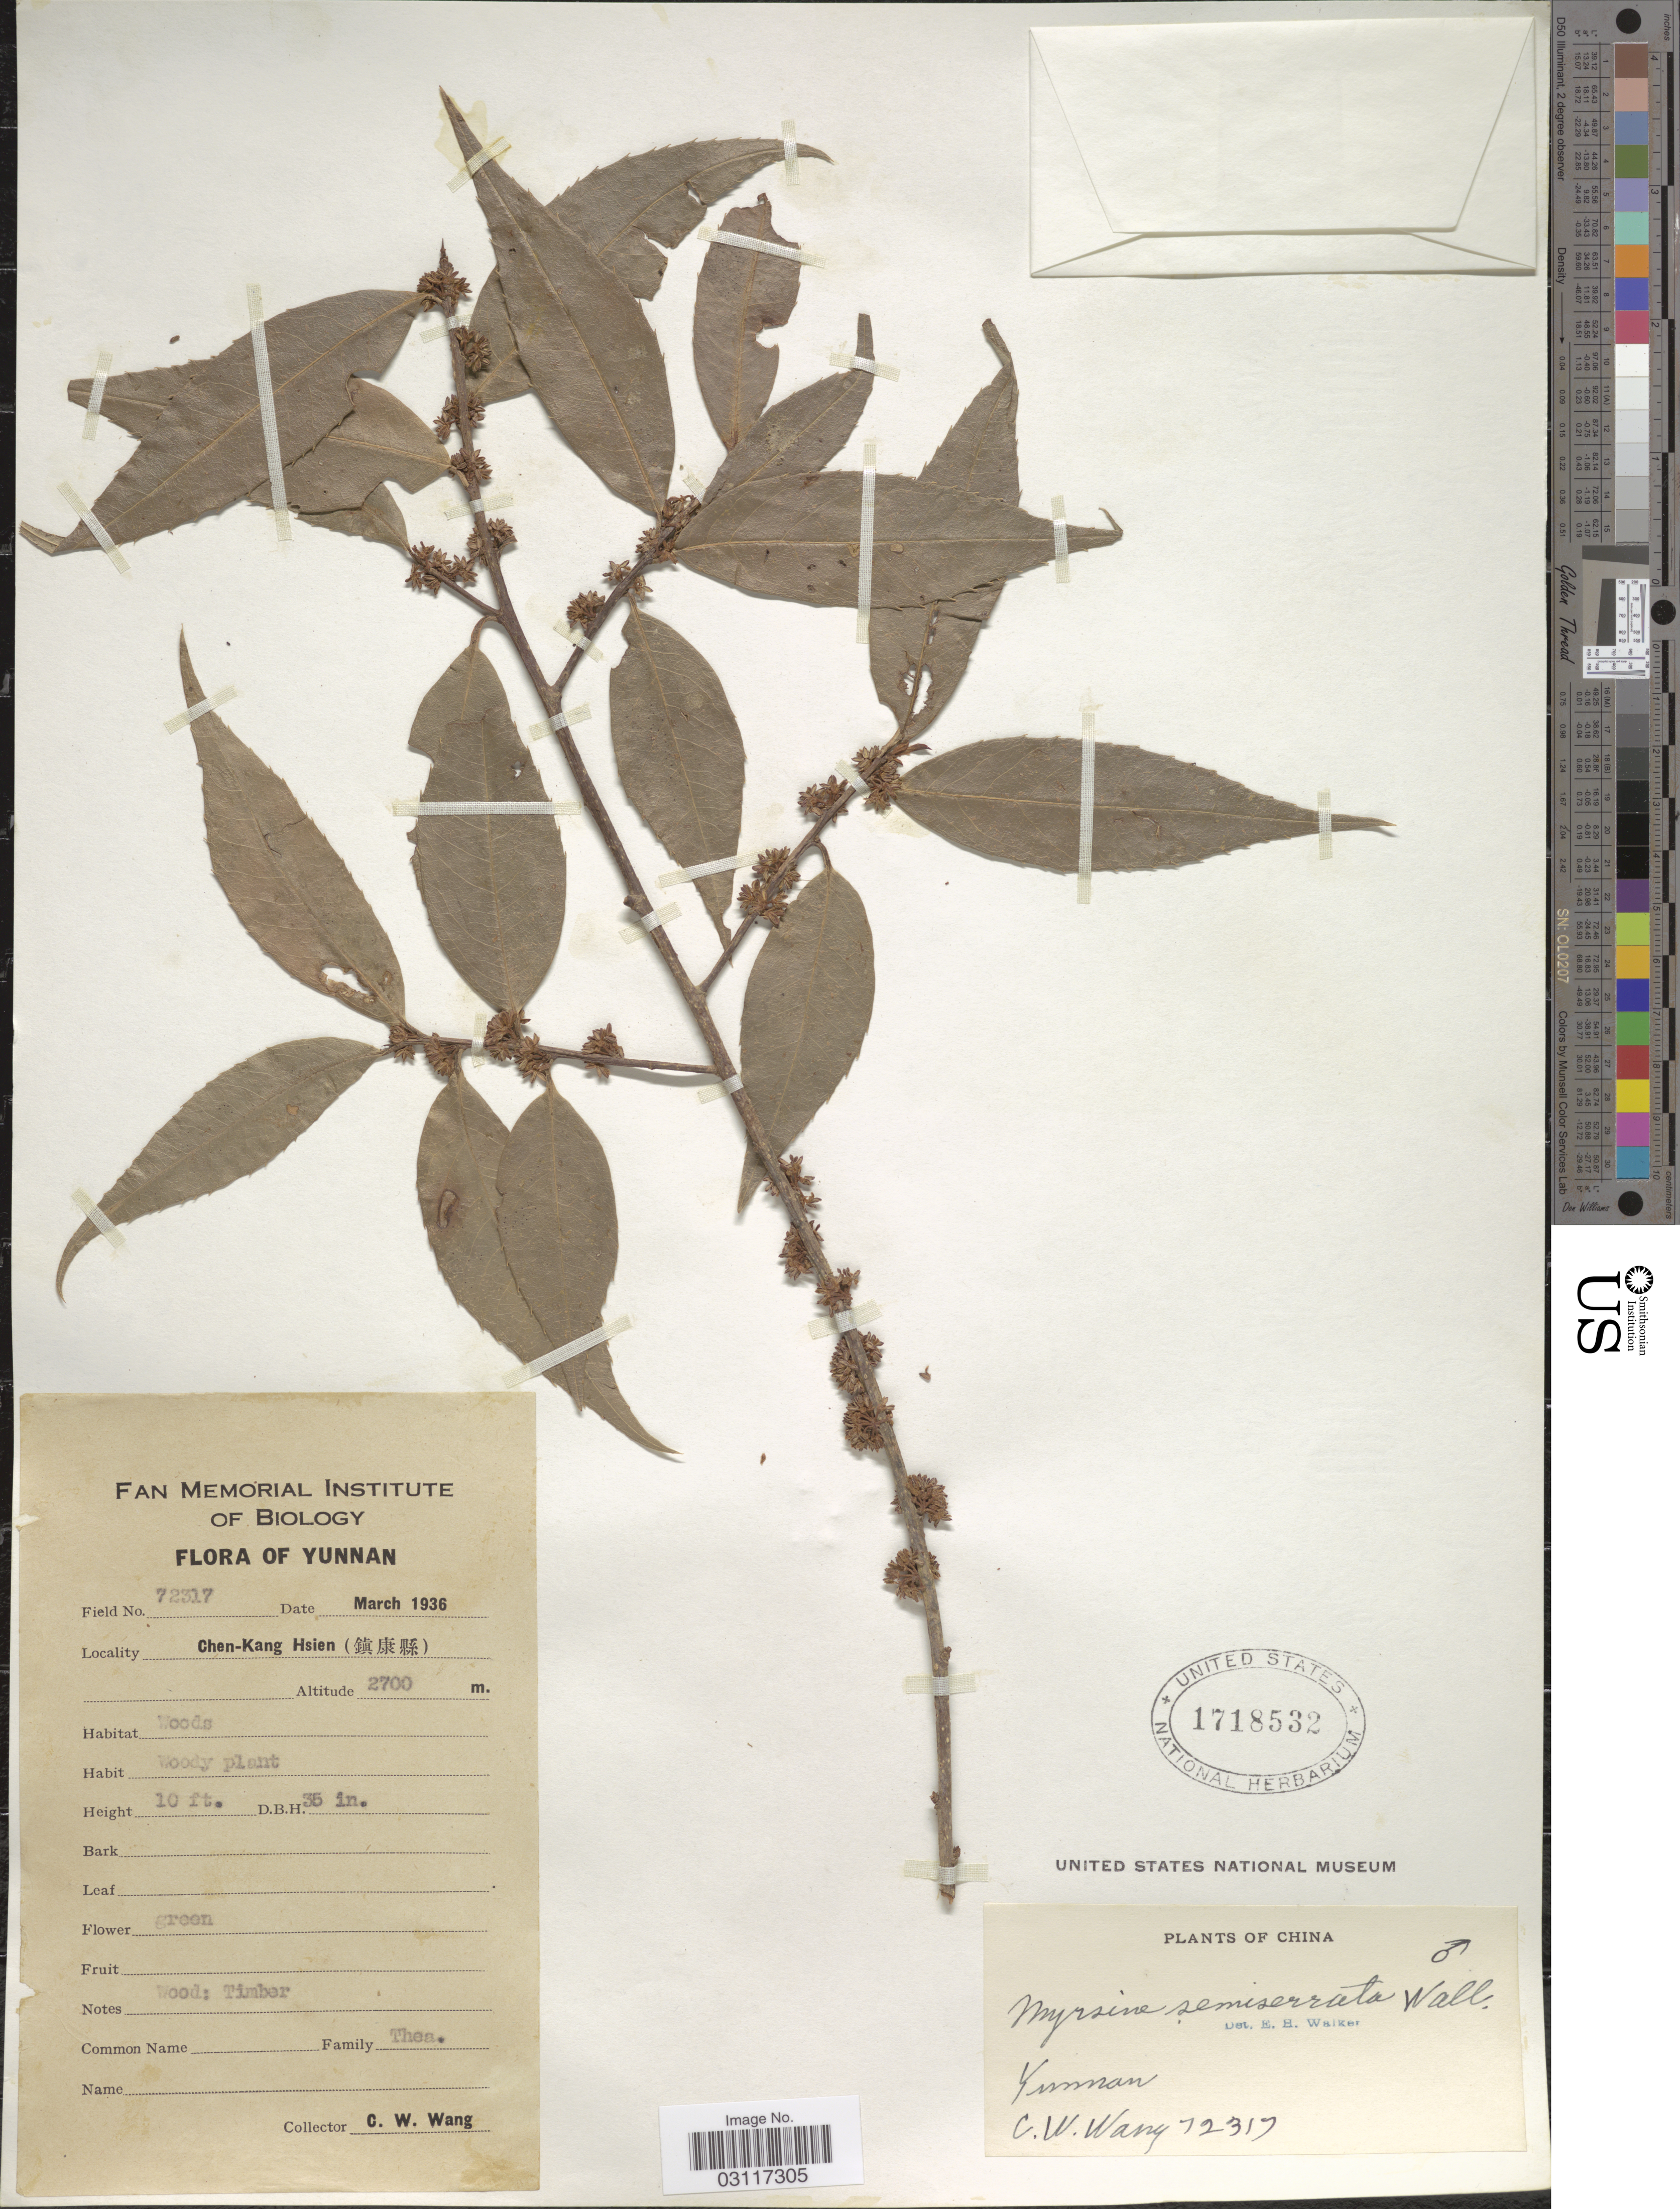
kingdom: Plantae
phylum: Tracheophyta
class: Magnoliopsida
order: Ericales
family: Primulaceae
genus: Myrsine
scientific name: Myrsine semiserrata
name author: Wall.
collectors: C. W. Wang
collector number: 72317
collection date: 1936-03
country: China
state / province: Yunnan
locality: Chen-Kang Hsien.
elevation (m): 2700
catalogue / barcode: US 1718532